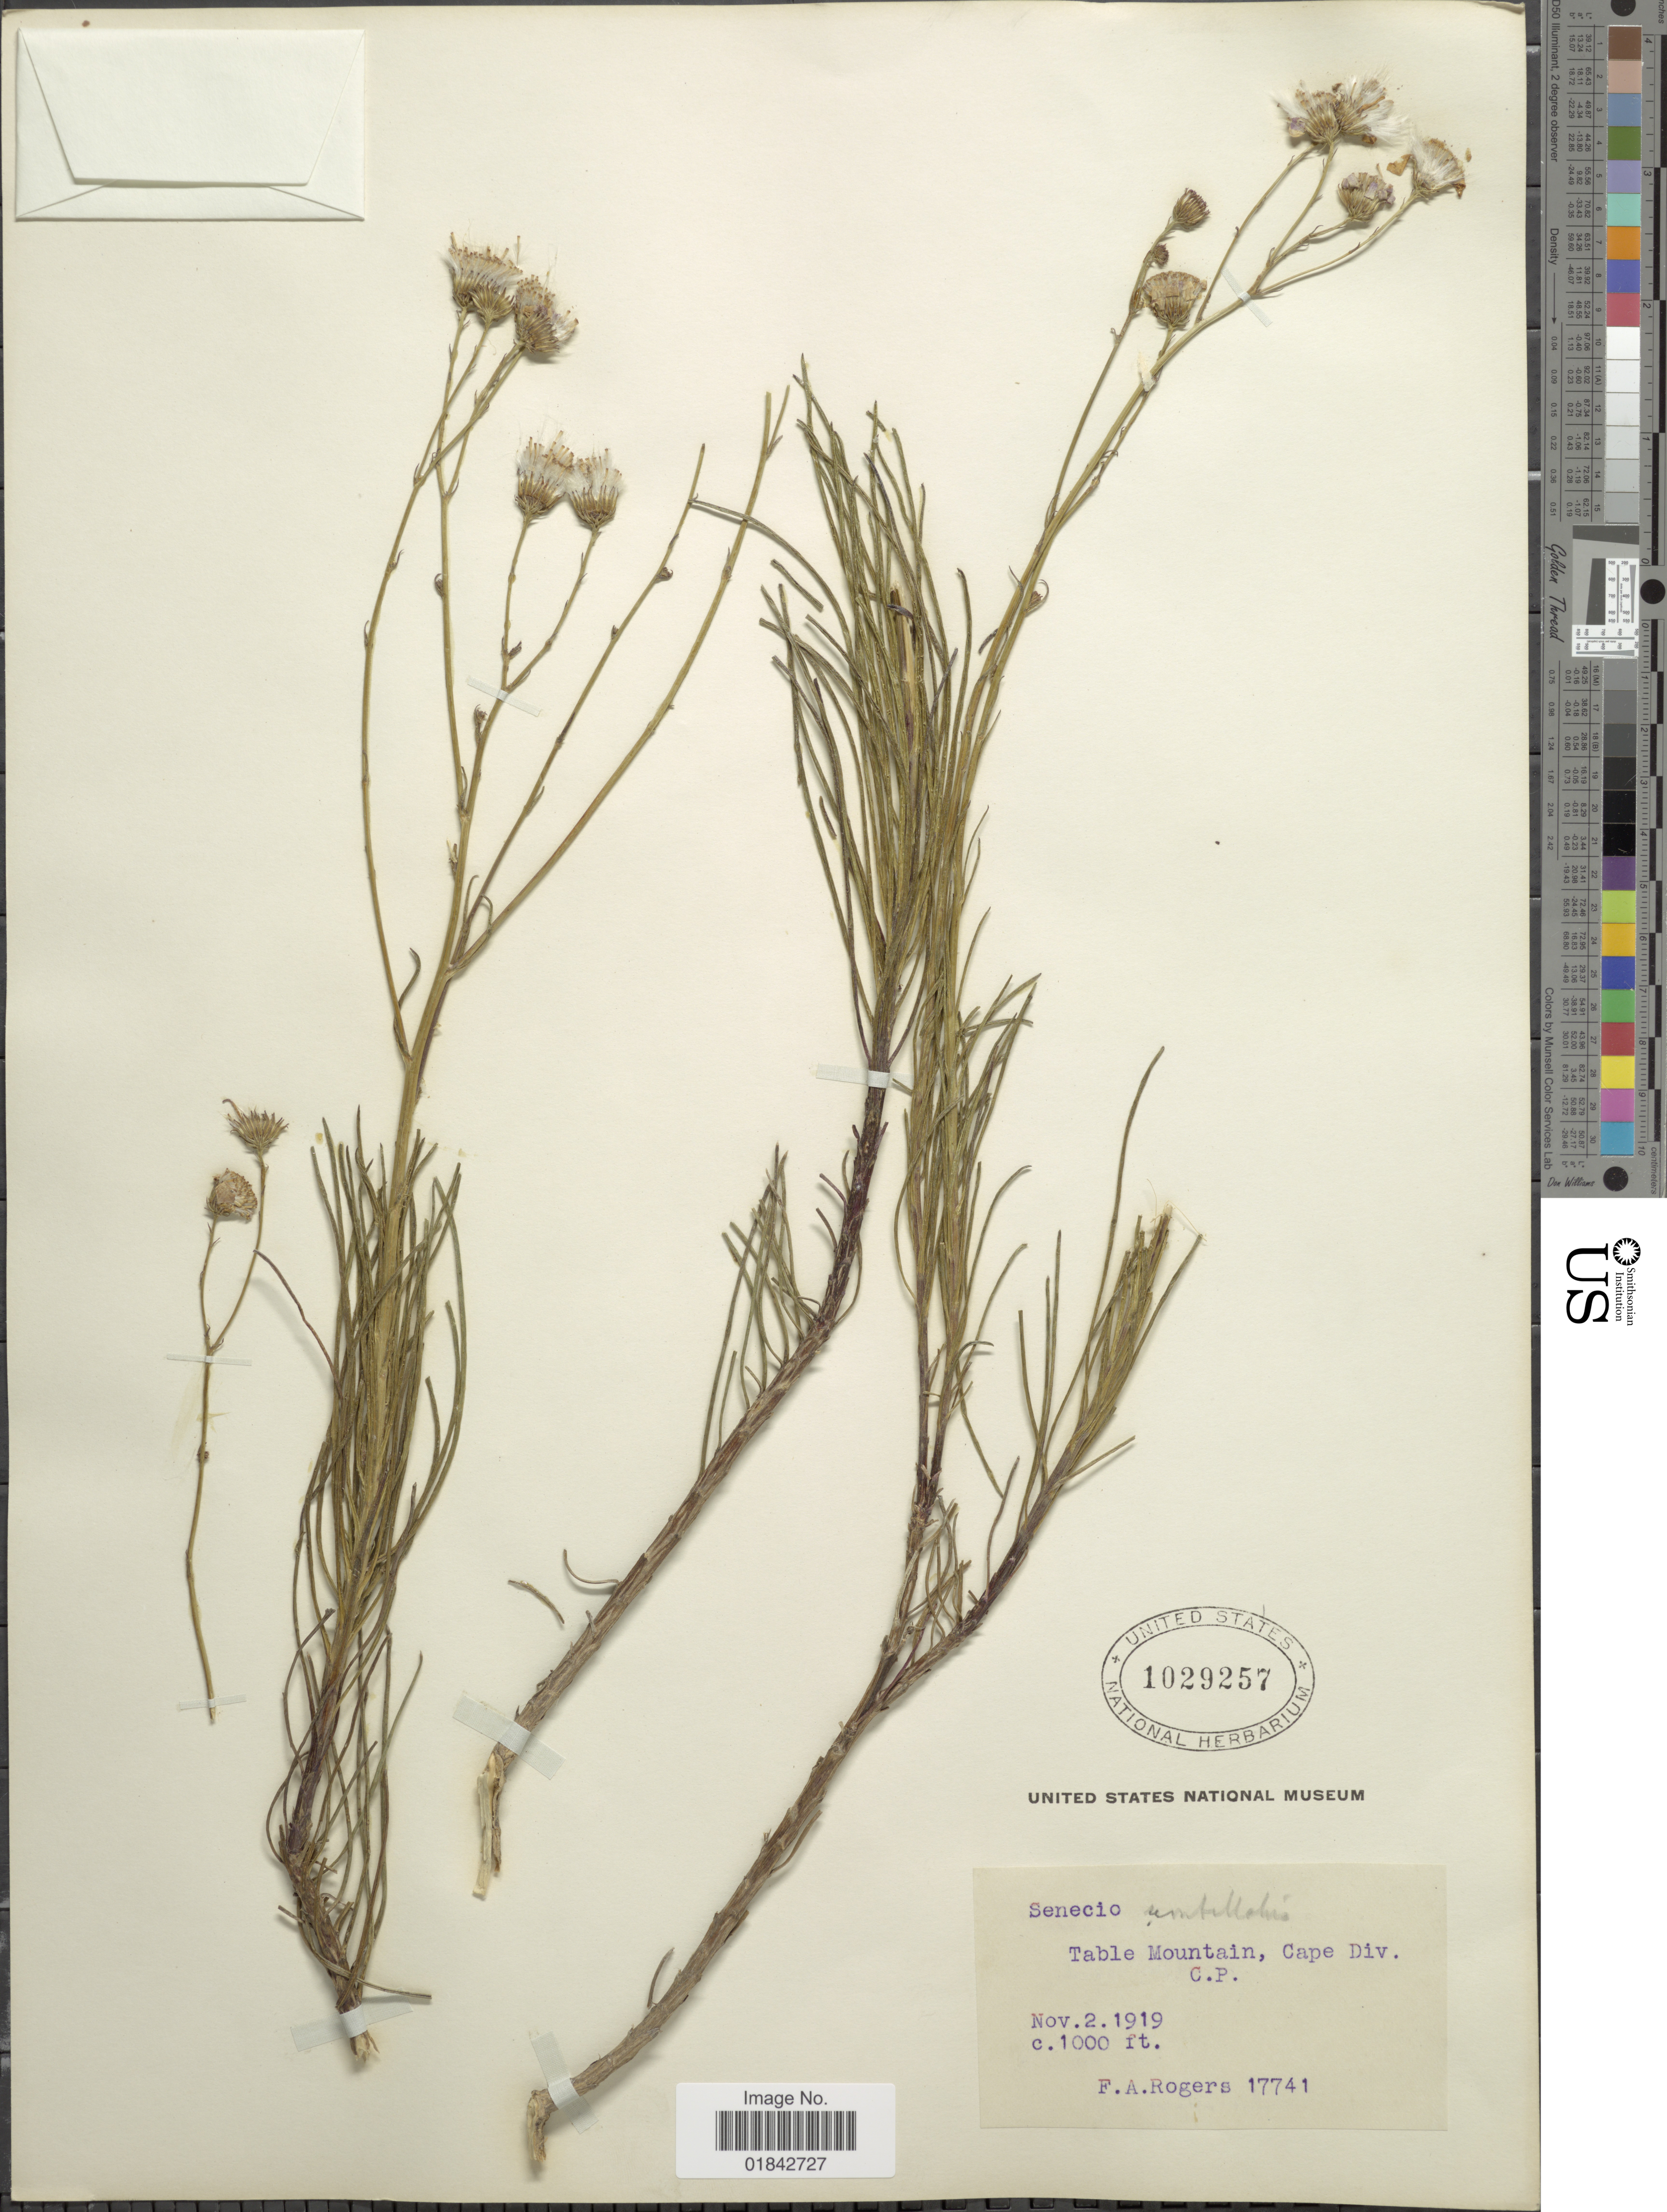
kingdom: Plantae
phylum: Tracheophyta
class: Magnoliopsida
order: Asterales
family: Asteraceae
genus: Senecio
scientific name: Senecio umbellatus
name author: L.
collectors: F. A. Rogers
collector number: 17741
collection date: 1919-11-02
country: South Africa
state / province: Western Cape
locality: Table Mountain, Cape Div.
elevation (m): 305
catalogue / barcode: US 1029257